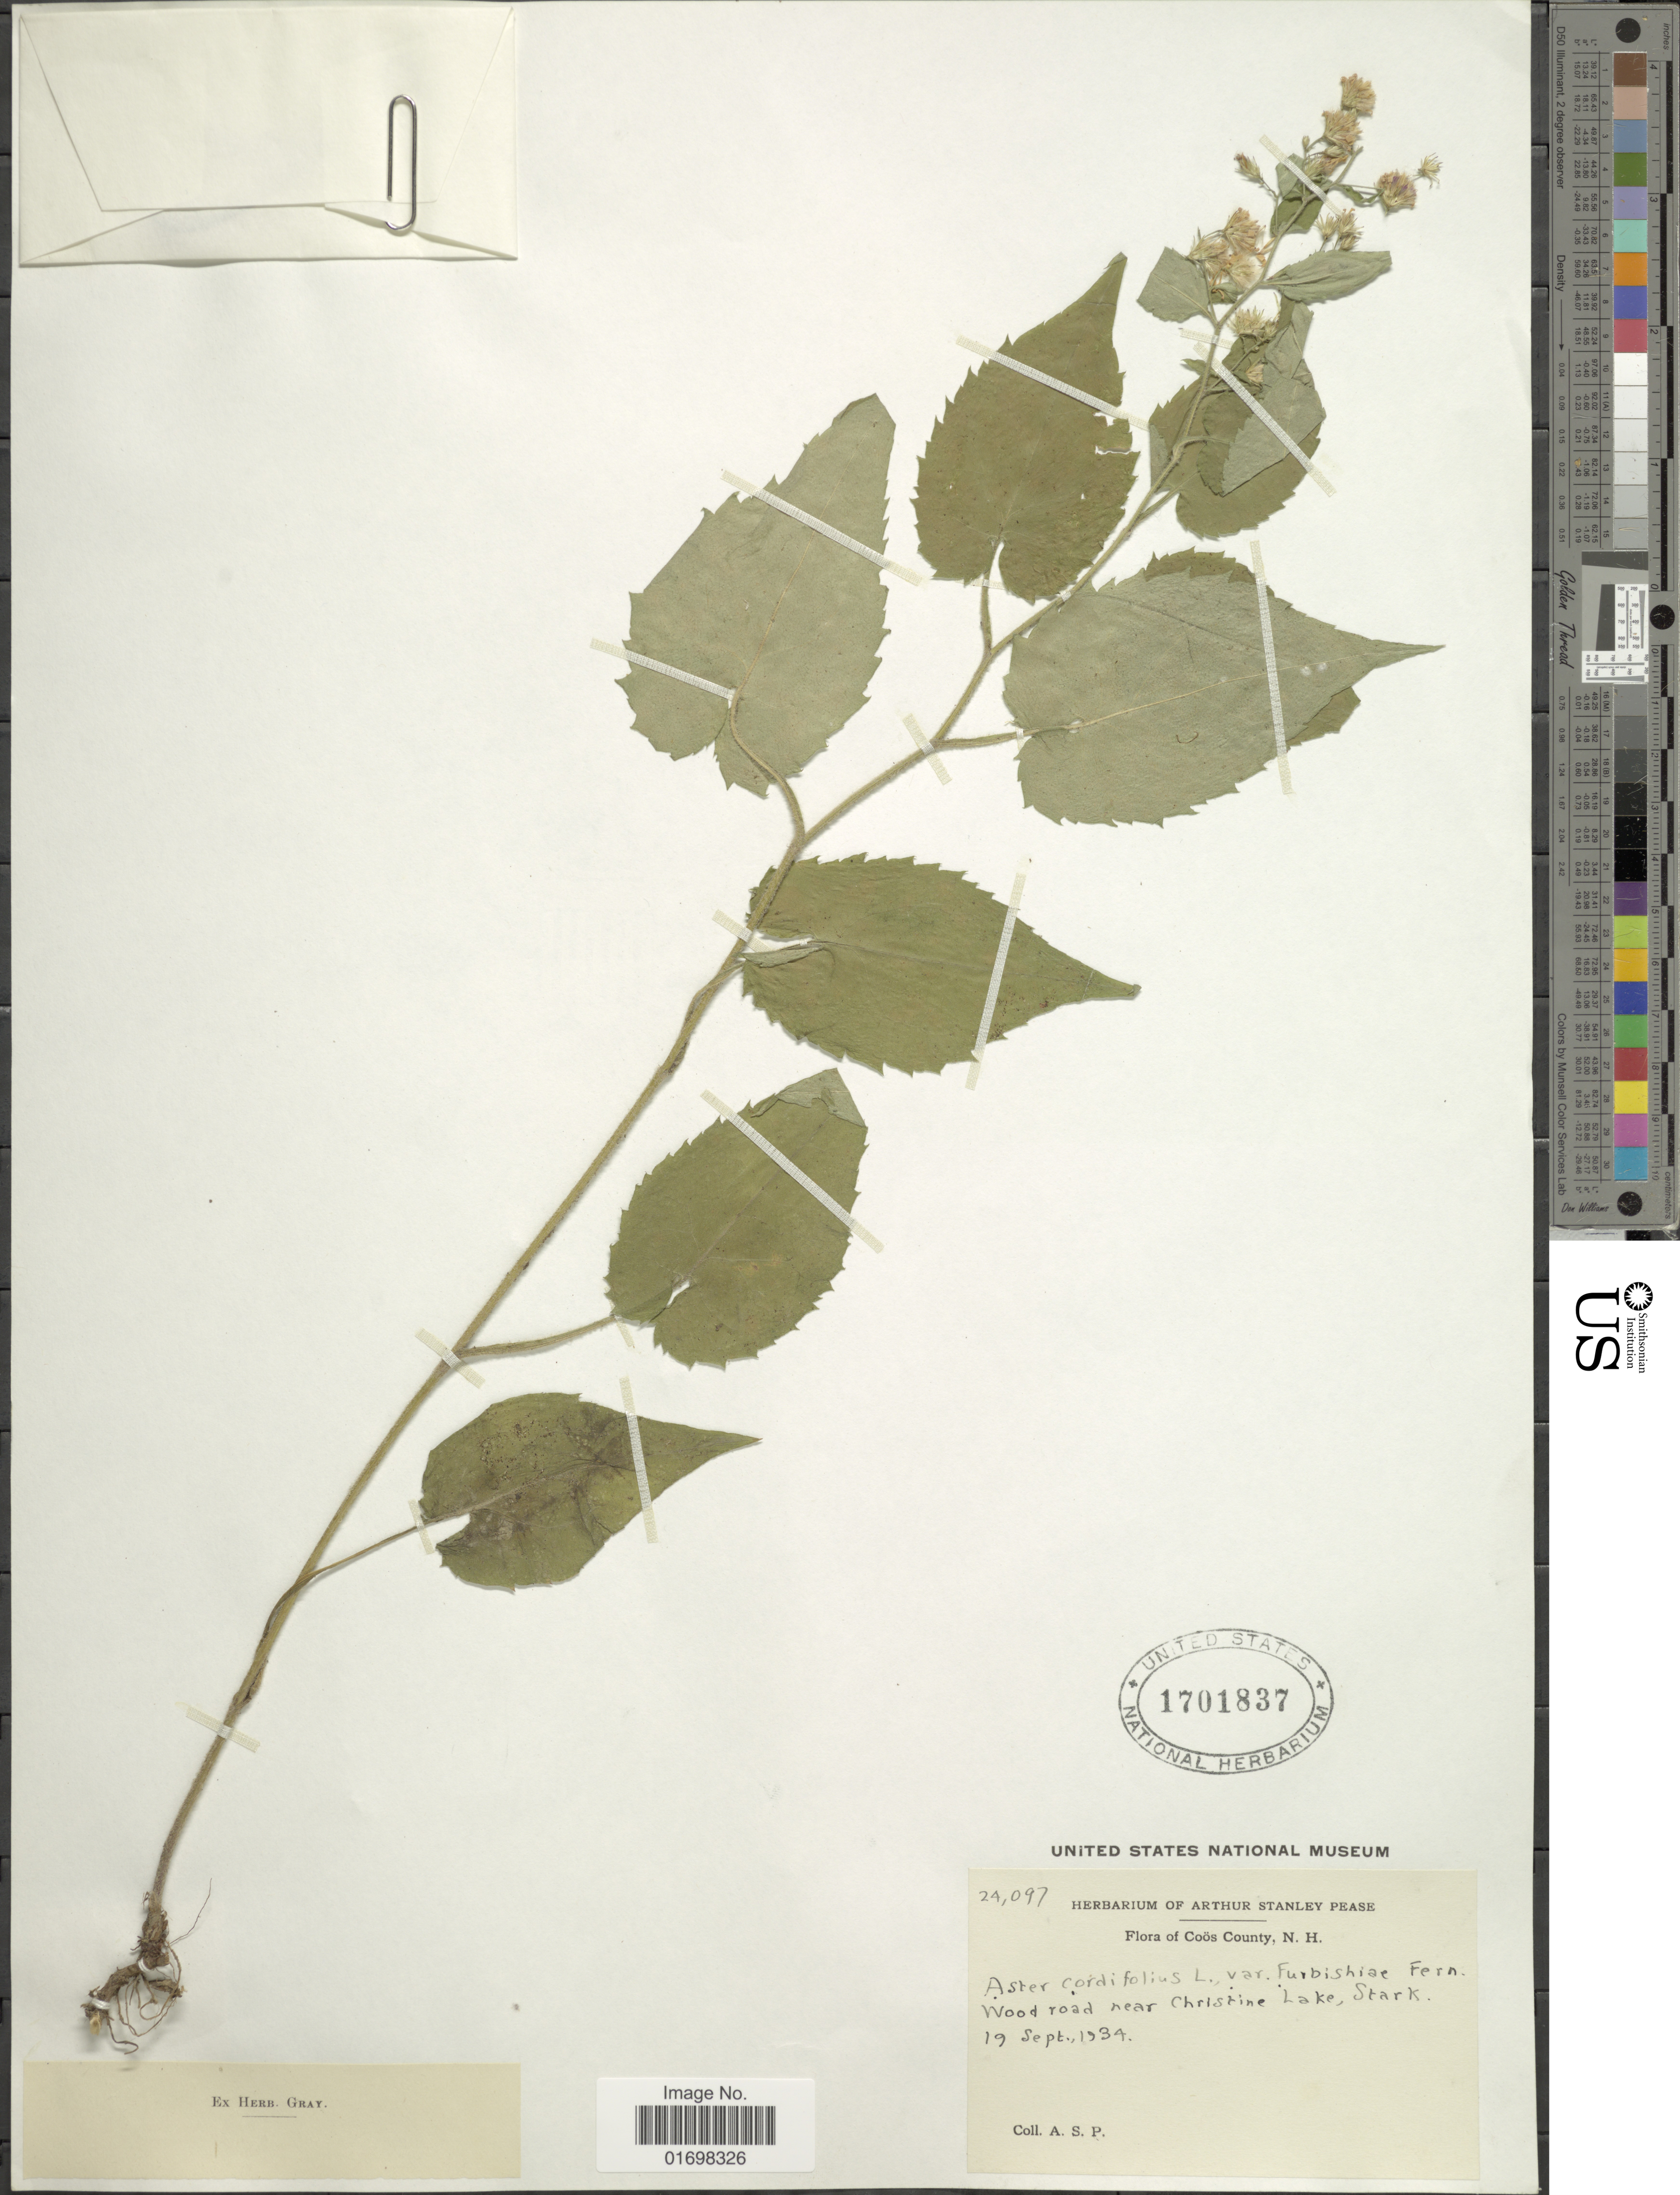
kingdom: Plantae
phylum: Tracheophyta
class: Magnoliopsida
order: Asterales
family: Asteraceae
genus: Symphyotrichum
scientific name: Symphyotrichum cordifolium var. furbishiae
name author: (Fernald) G.L. Nesom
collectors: A. S. Pease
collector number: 24097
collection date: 1934-09-19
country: United States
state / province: New Hampshire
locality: Wood road near Christine Lake, Stark. Coos County, N.H.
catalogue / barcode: US 1701837